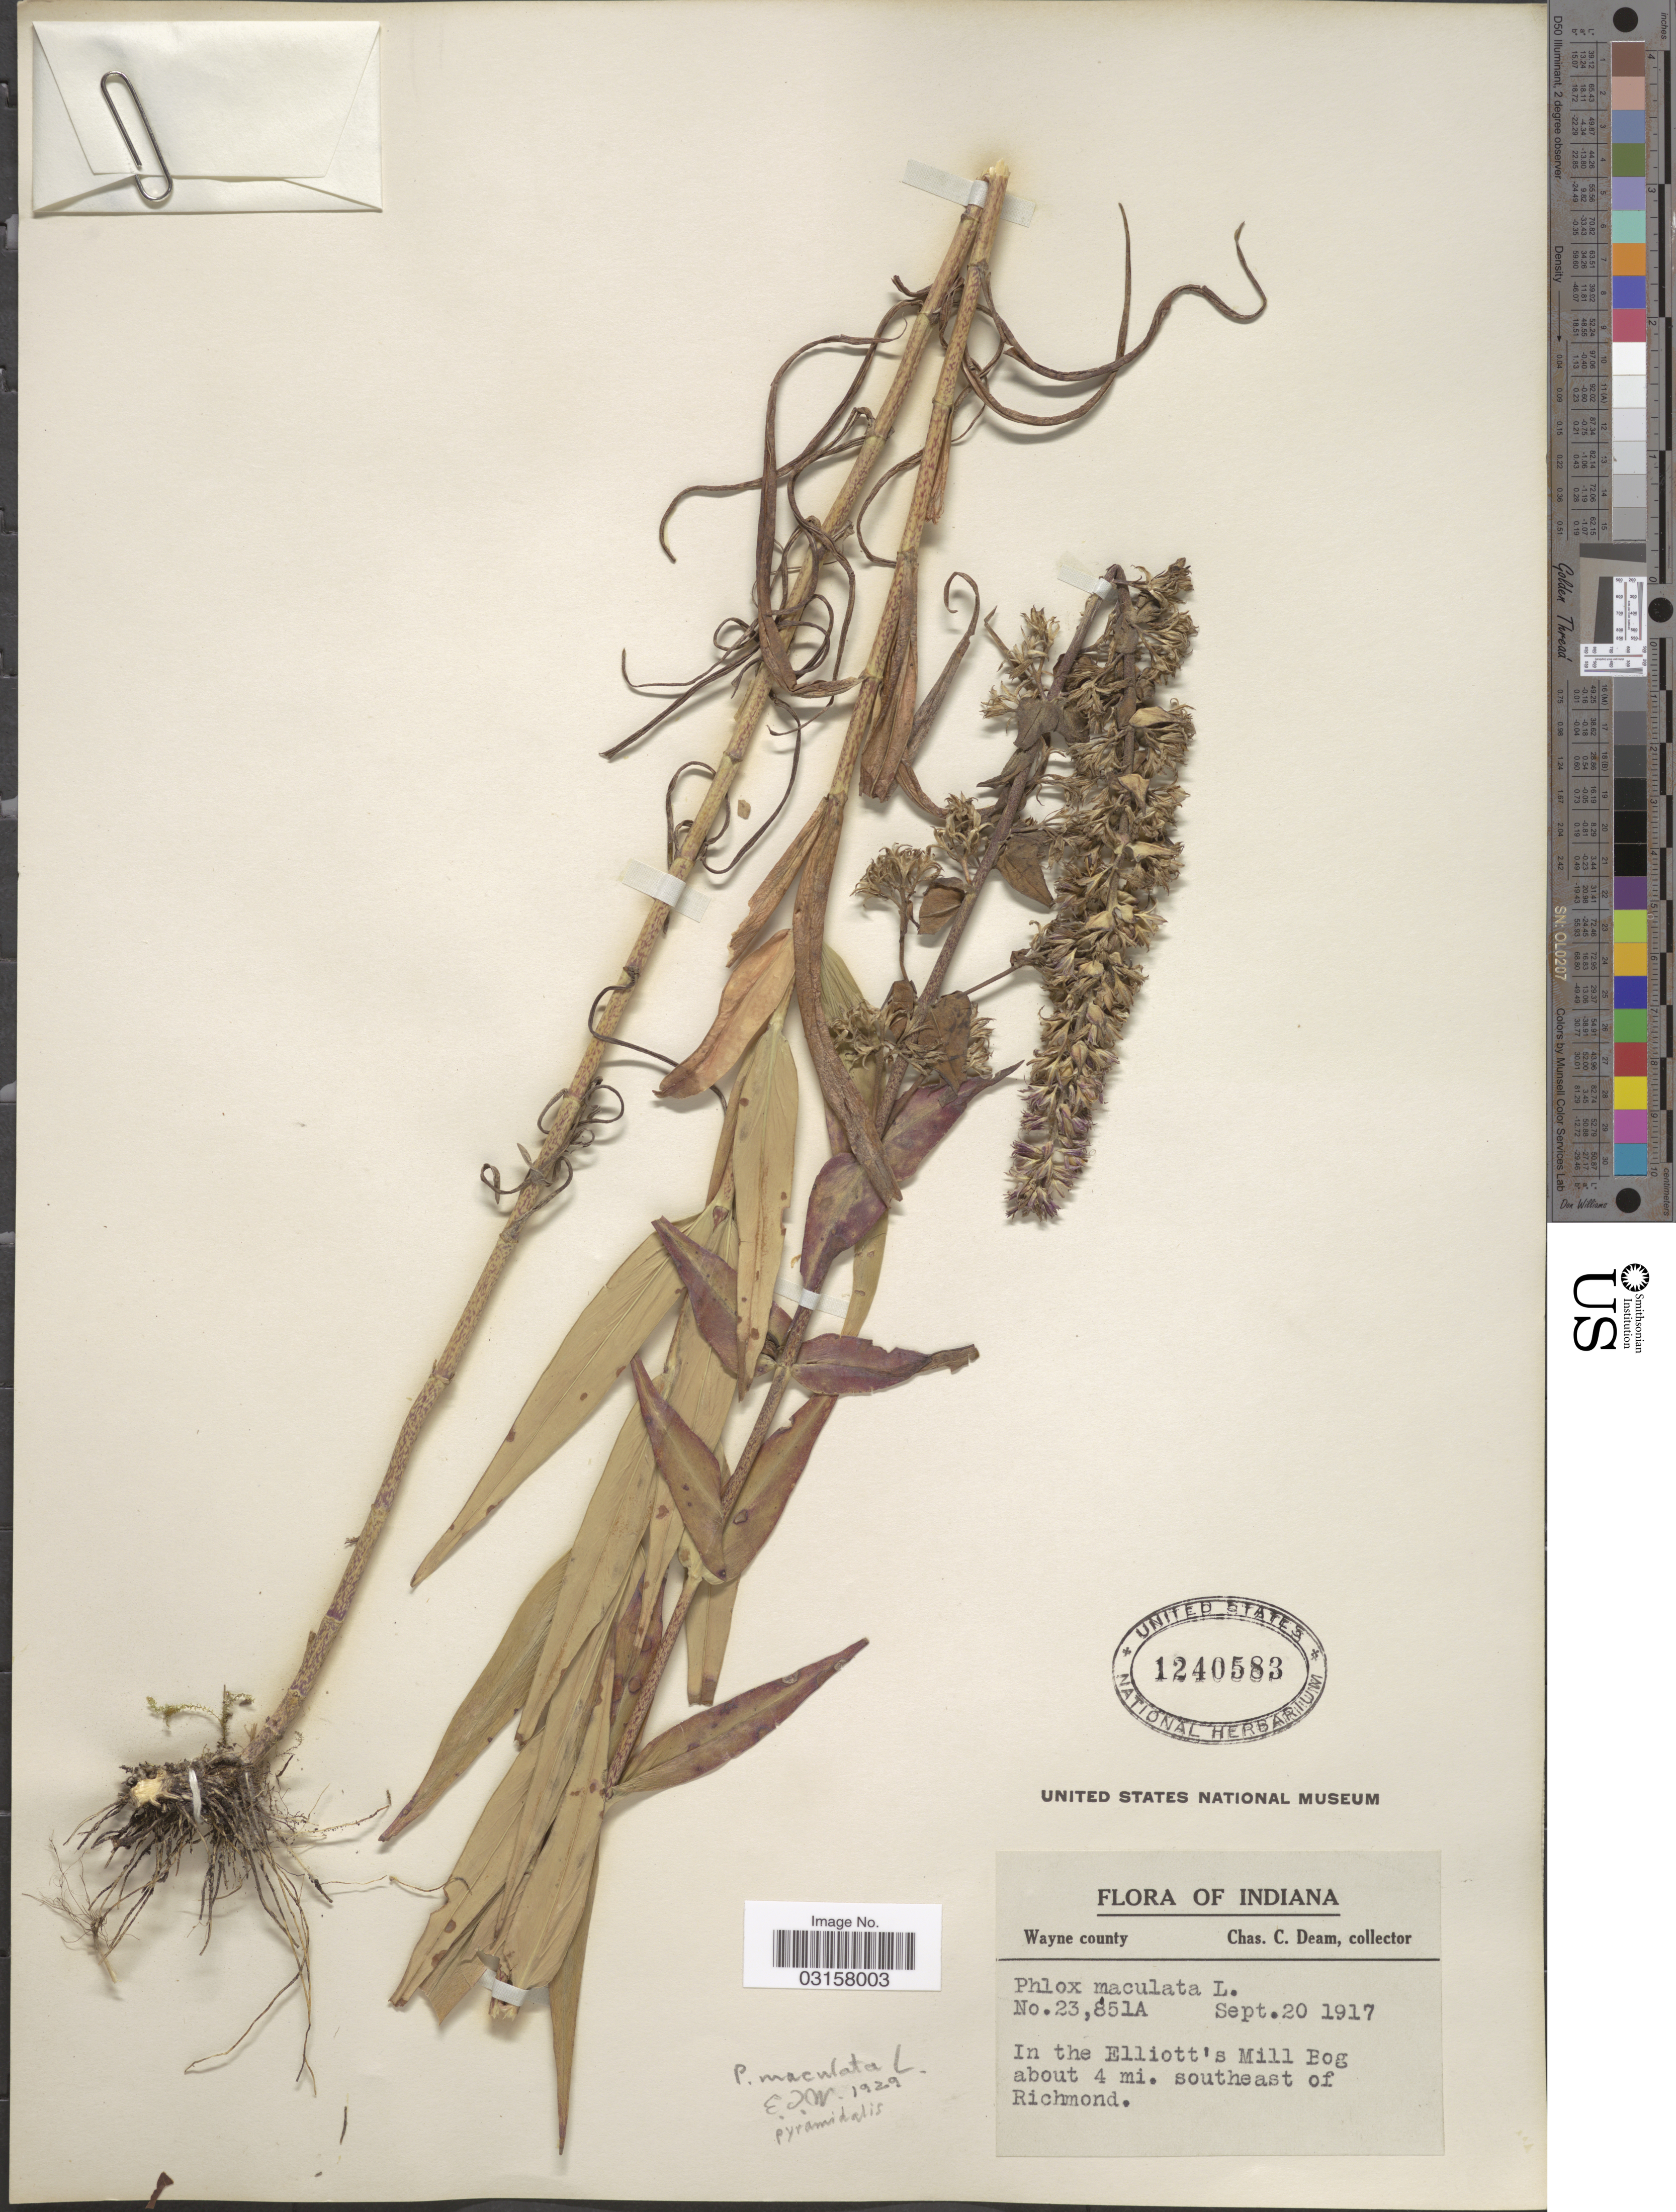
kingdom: Plantae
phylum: Tracheophyta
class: Magnoliopsida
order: Ericales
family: Polemoniaceae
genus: Phlox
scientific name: Phlox x pyramidalis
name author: (Sm.) Wherry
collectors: C. C. Deam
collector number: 23851A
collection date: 1917-09-20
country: United States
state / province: Indiana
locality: Wayne County. In the Elliott's Mill Bog about 4 mi. southeast of Richmond.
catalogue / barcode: US 1240583